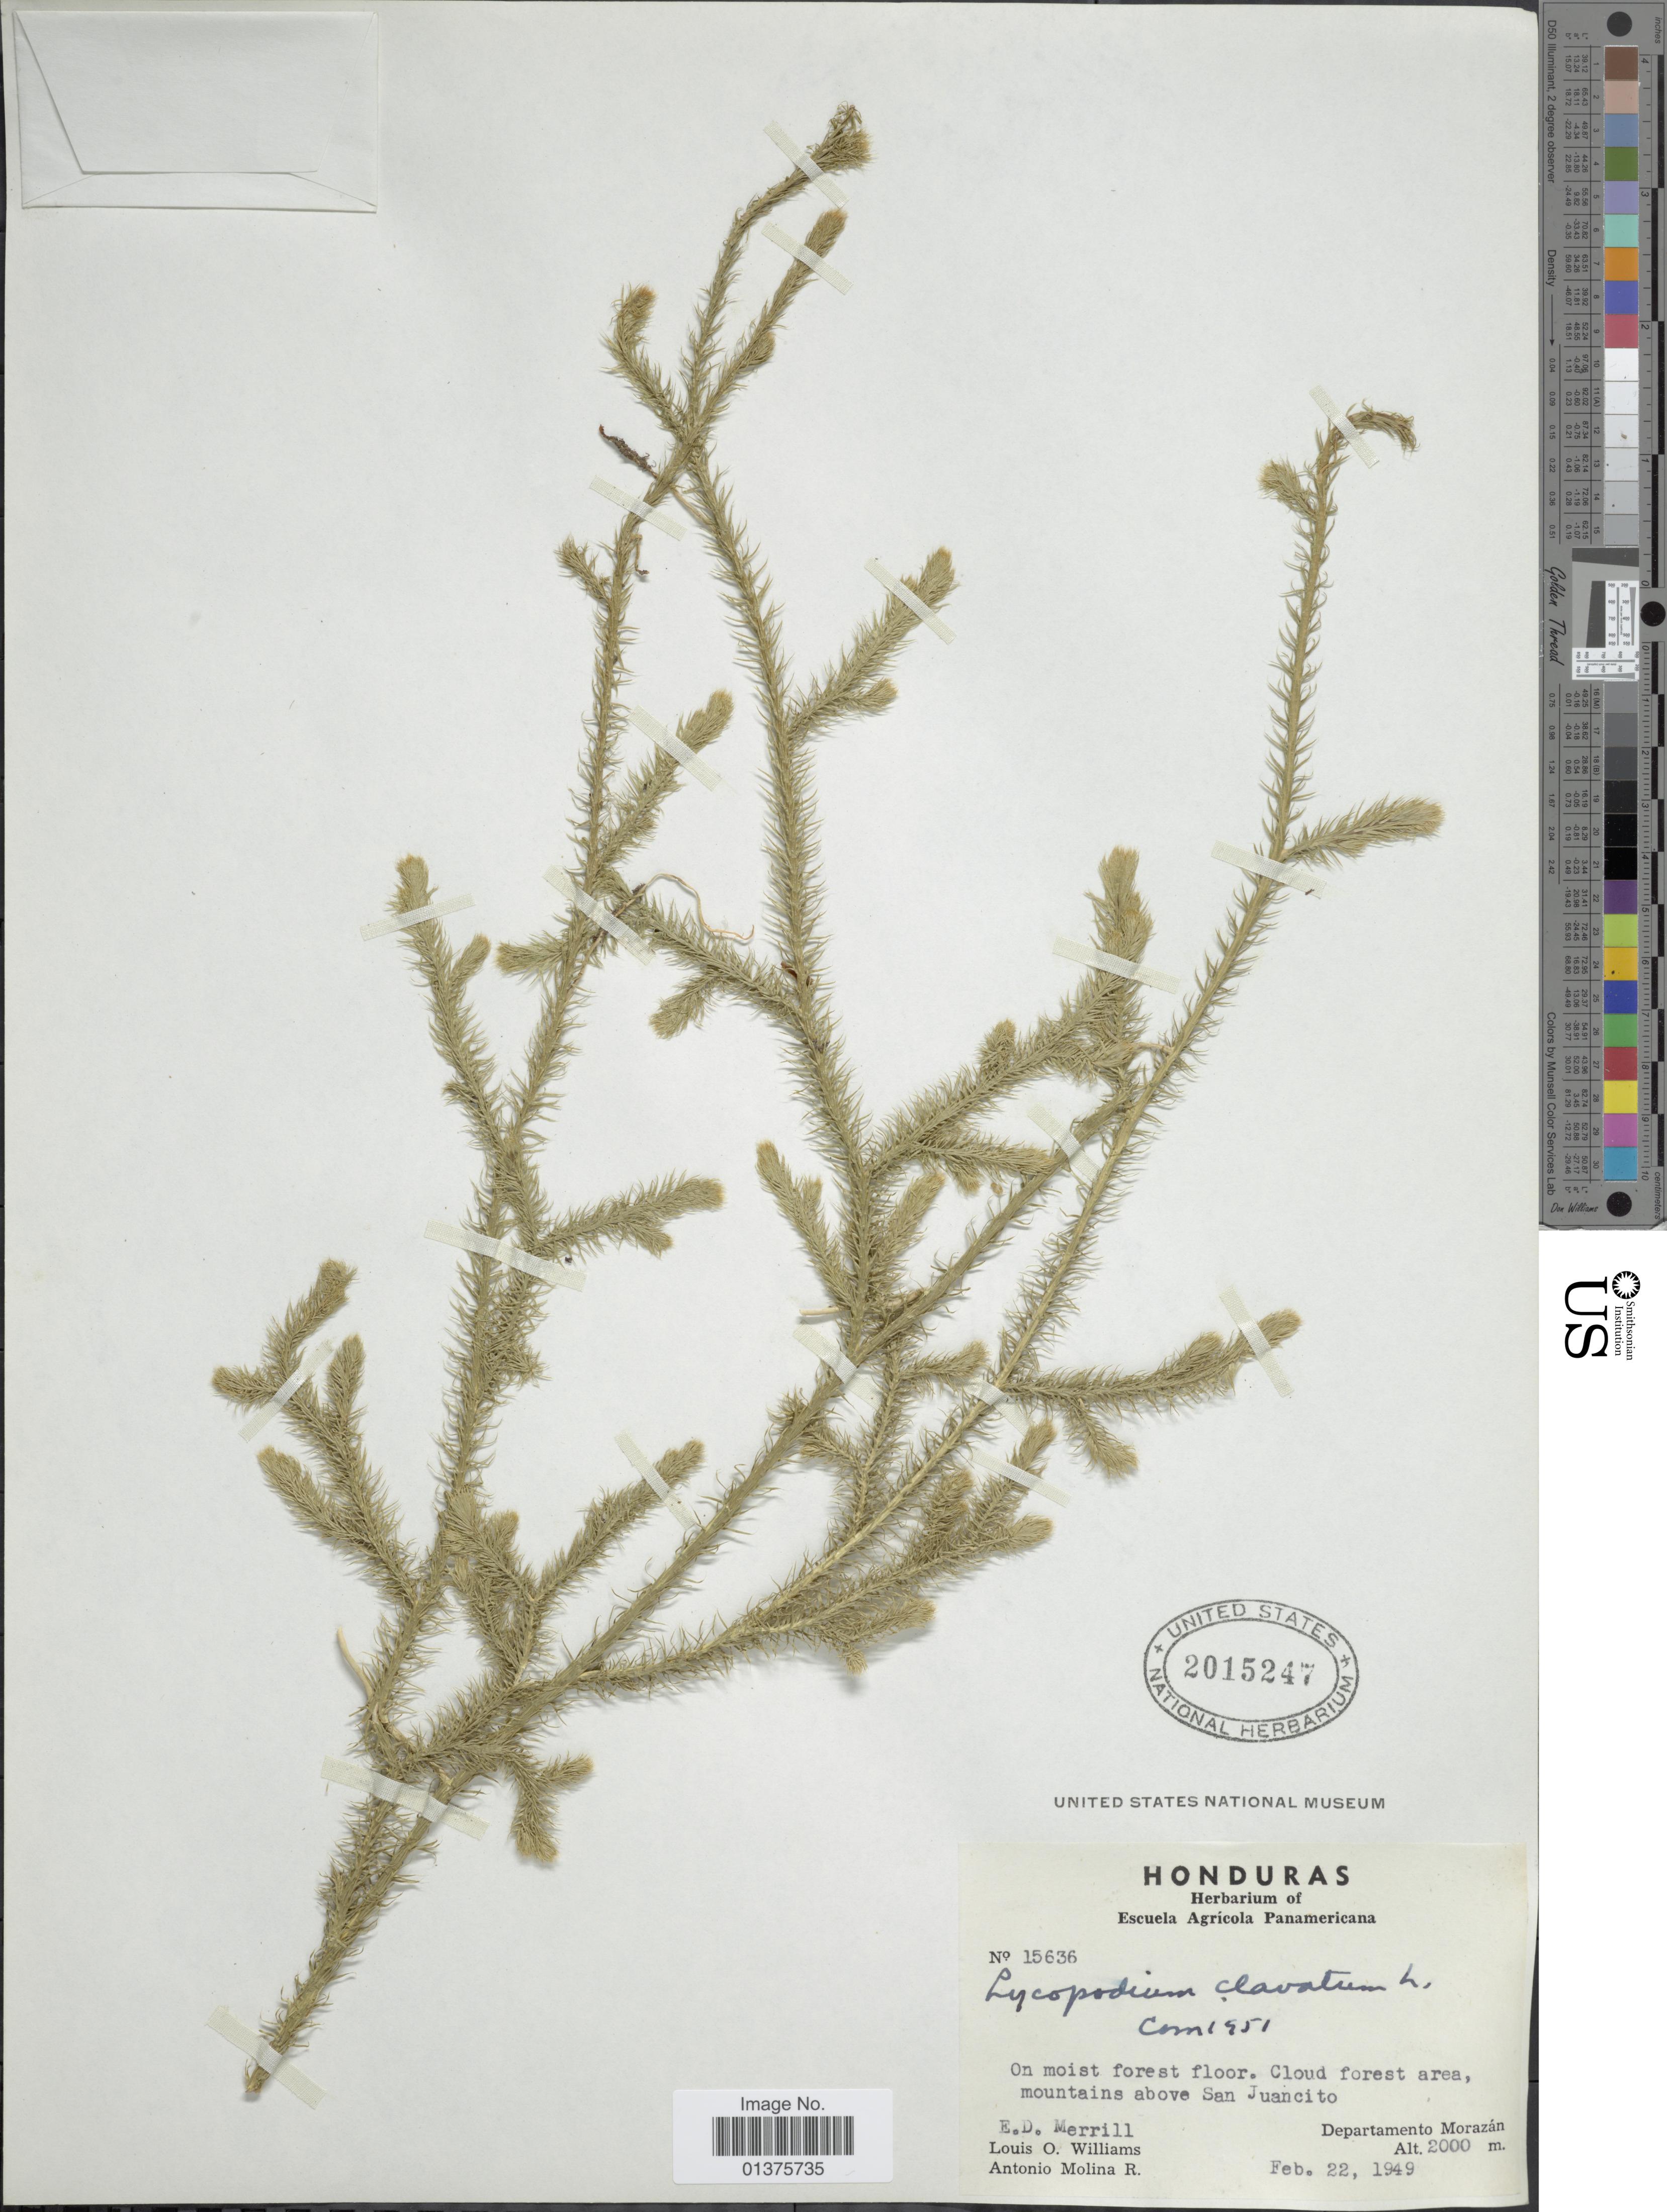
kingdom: Plantae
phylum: Tracheophyta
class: Lycopodiopsida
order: Lycopodiales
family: Lycopodiaceae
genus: Lycopodium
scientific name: Lycopodium clavatum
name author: L.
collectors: E. D. Merrill, L. O. Williams & A. Molina R.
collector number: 15636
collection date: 1946-02-22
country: Honduras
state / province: Fco. Morazán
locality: On moist forest floor, cloud forest area, mountains above San Juancito,Departamento Morazán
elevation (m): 2000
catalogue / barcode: US 2015247